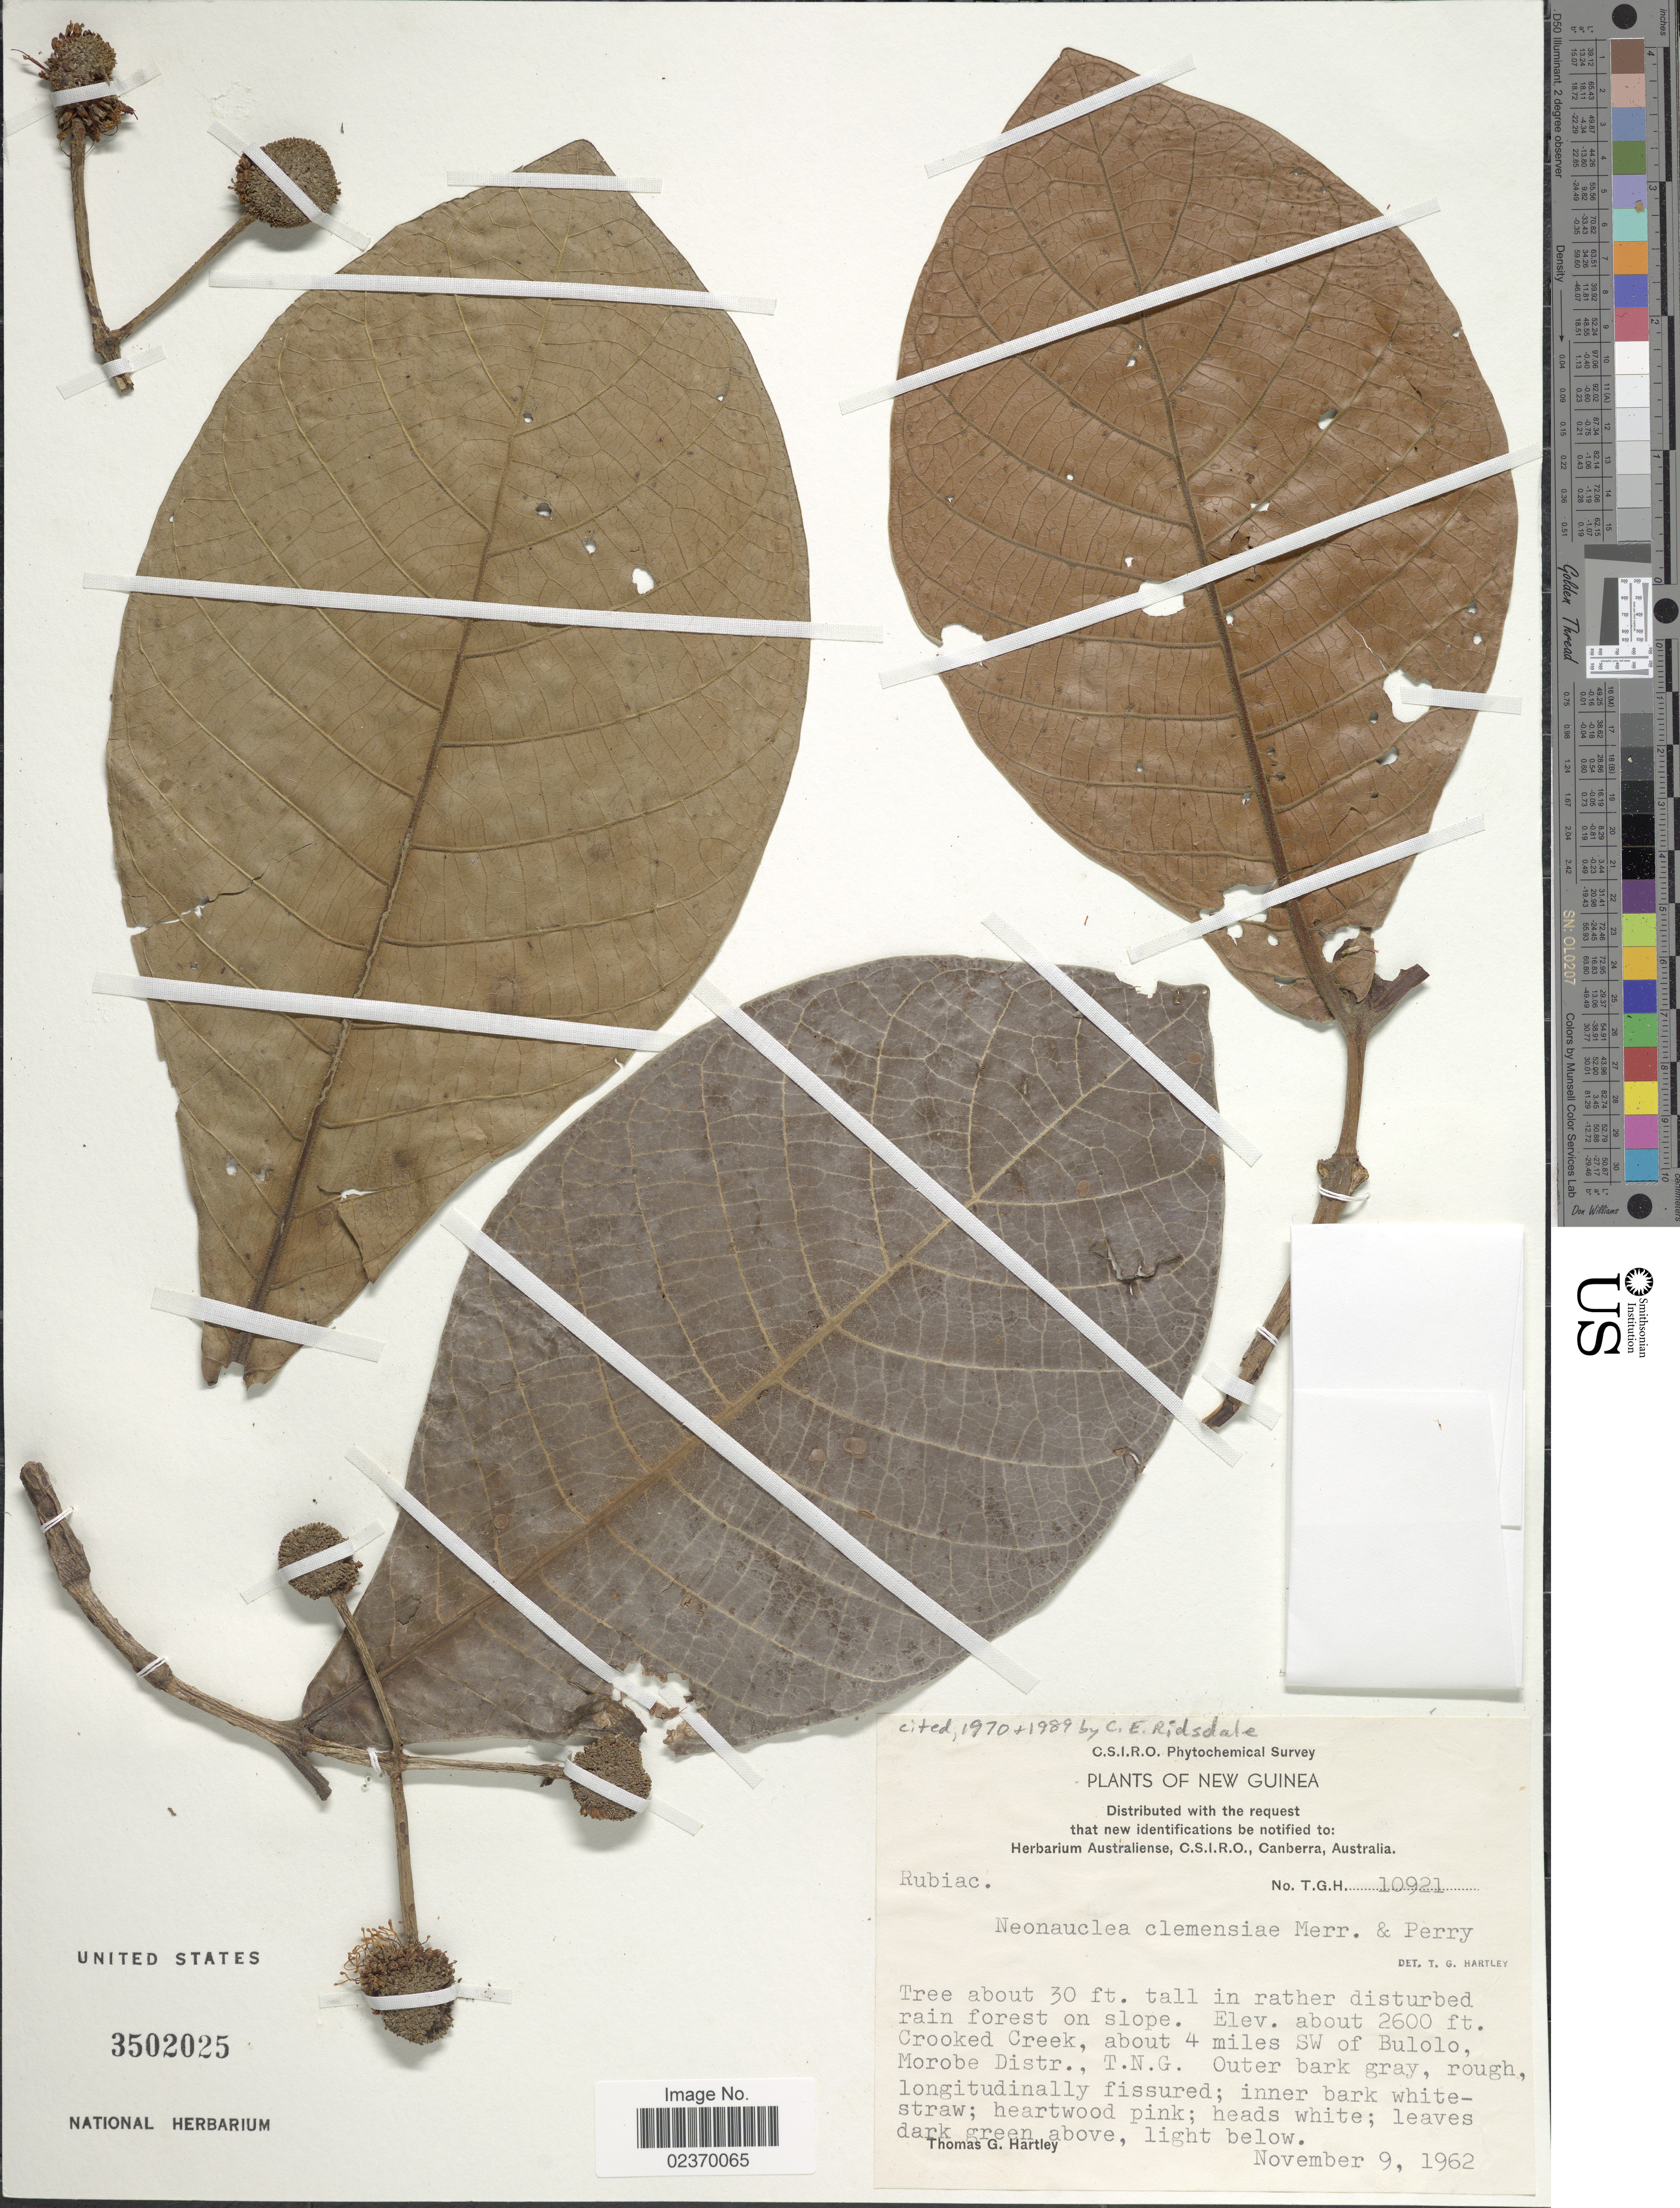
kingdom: Plantae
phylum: Tracheophyta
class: Magnoliopsida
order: Gentianales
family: Rubiaceae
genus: Neonauclea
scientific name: Neonauclea clemensiae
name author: Merr. & L.M. Perry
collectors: T. G. Hartley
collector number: T.G.H. 10921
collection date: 1962-11-09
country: Papua New Guinea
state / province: Morobe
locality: New Guinea, tall in rather disturbed rain forest on slope, Crooked Creek, about 4 miles SW of Bulolo, Morobe Distr., T.N.G.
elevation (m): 792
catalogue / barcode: US 3502025